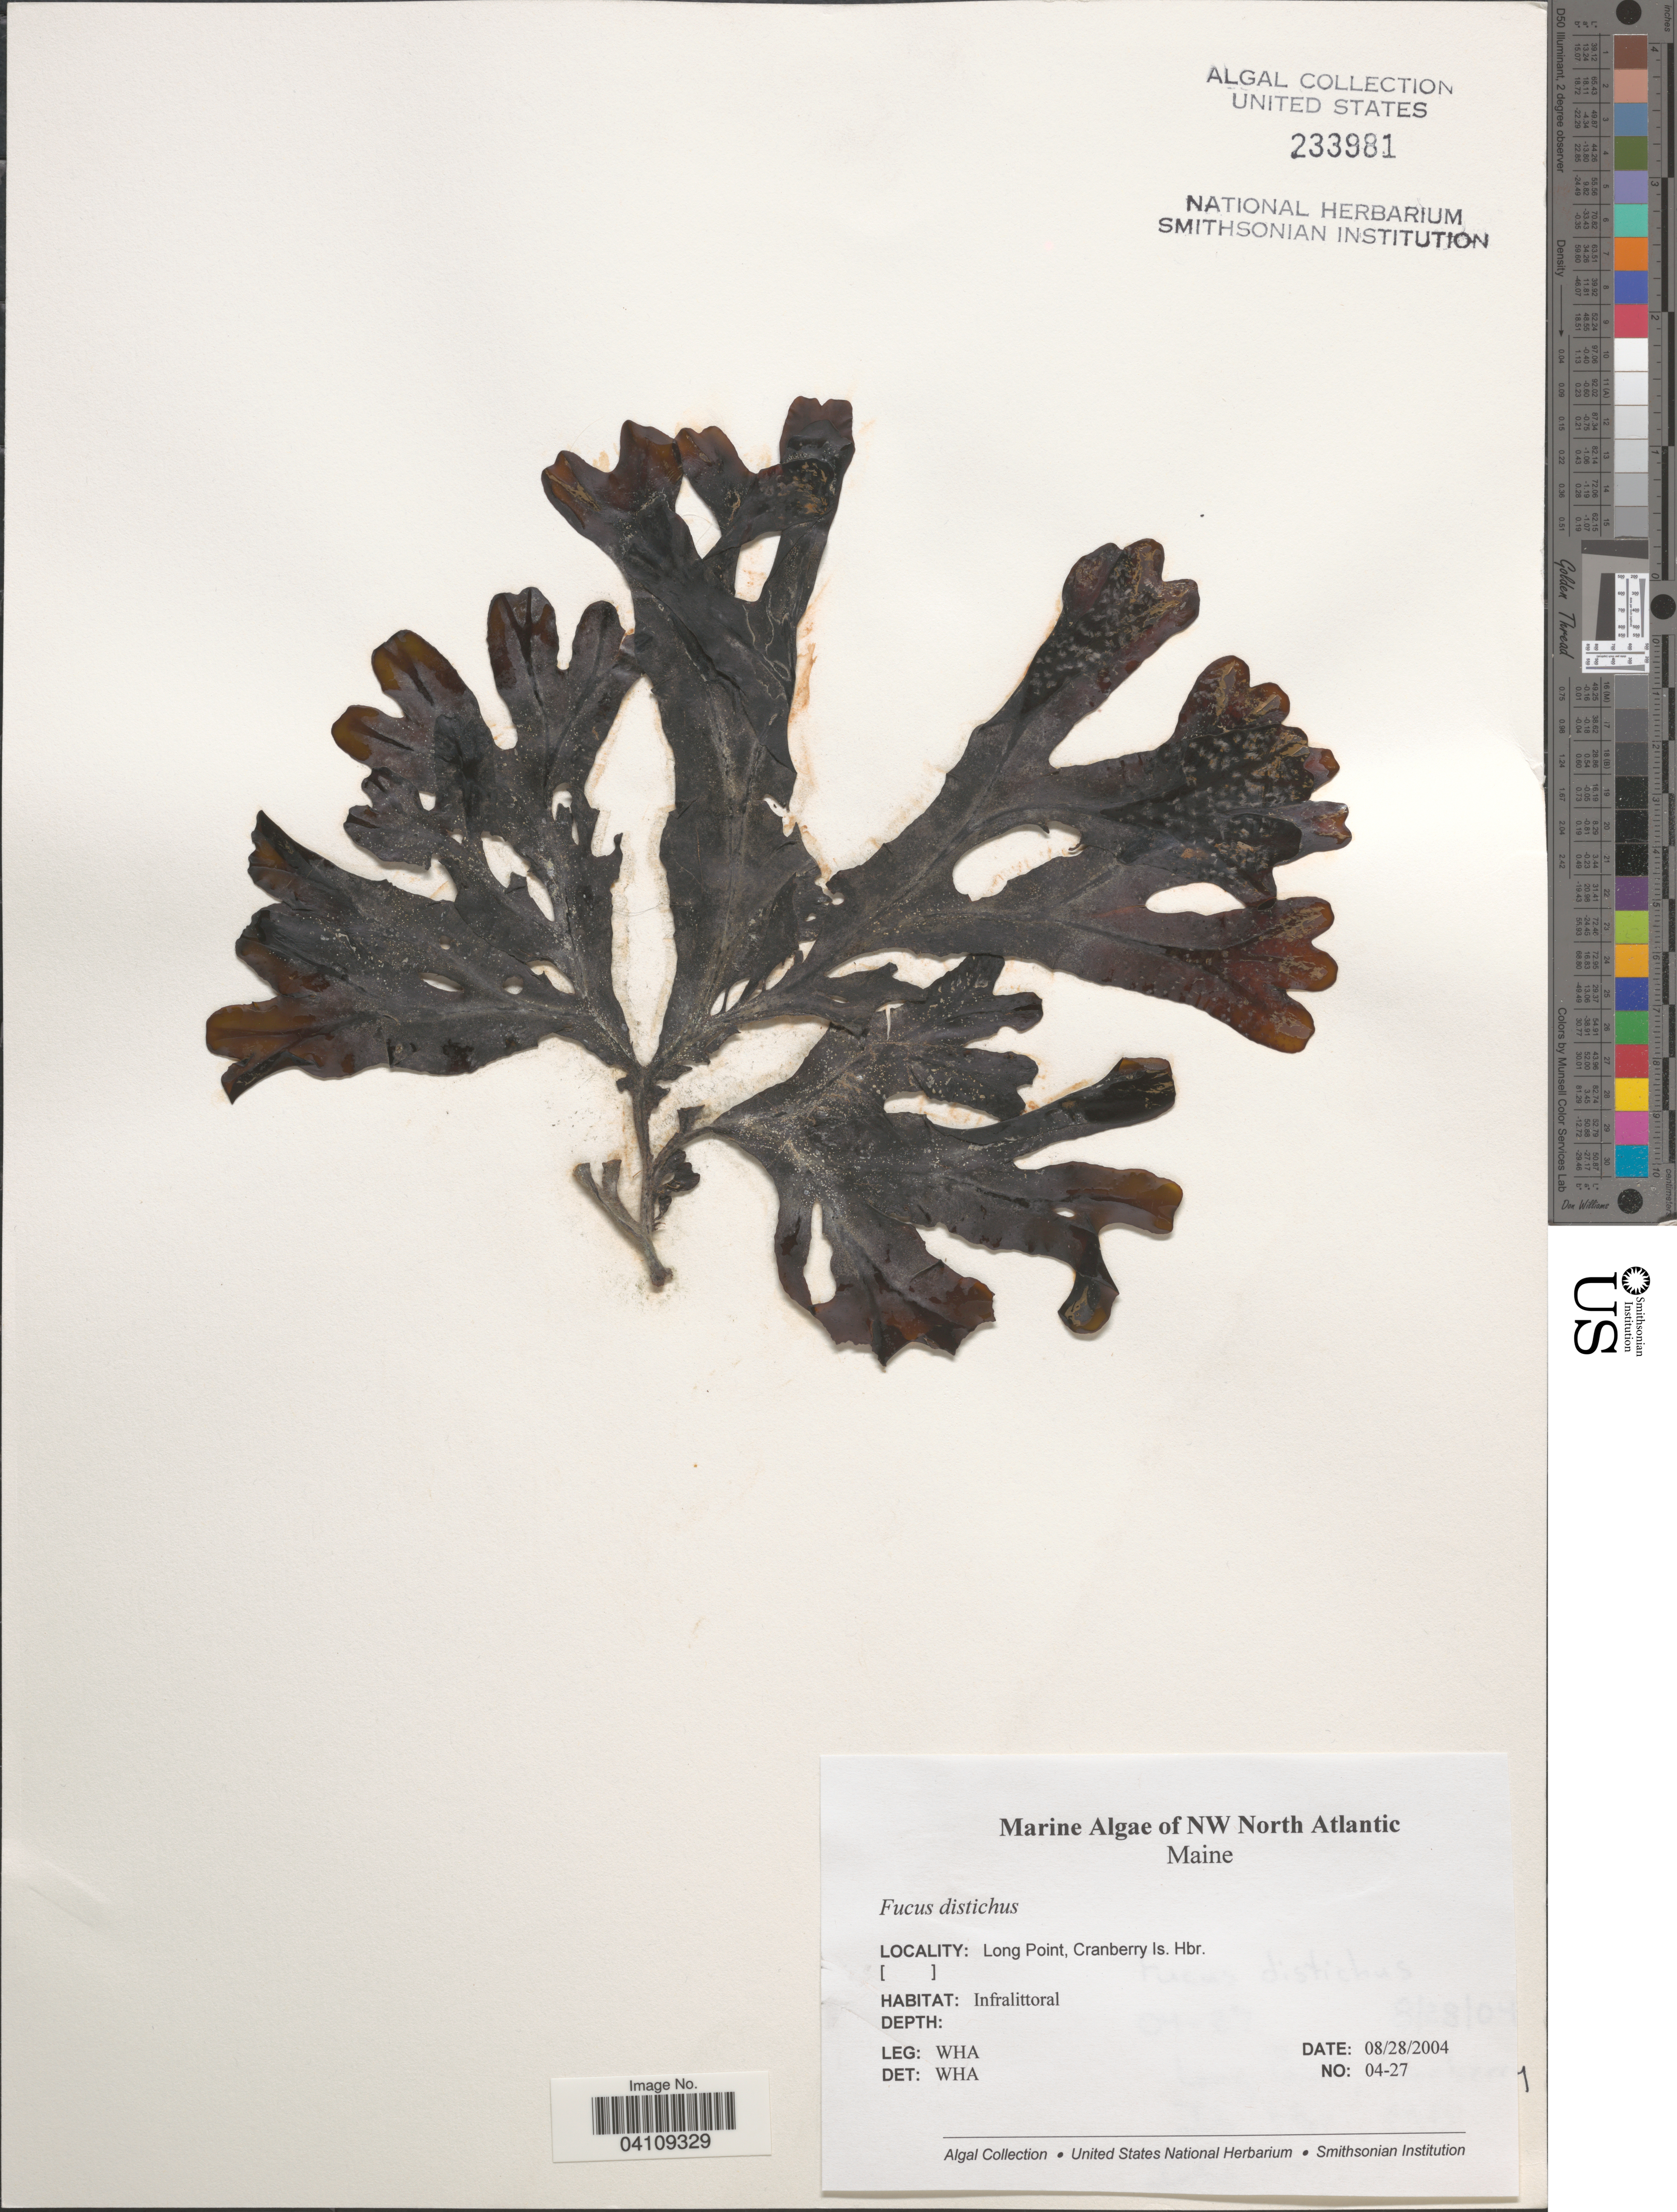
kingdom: Chromista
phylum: Ochrophyta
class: Phaeophyceae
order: Fucales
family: Fucaceae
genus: Fucus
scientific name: Fucus distichus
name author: L.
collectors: W. H. Adey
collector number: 04-27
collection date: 2004-08-28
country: United States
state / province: Maine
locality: NW North Atlantic. Long Point, Cranberry Is. Hbr.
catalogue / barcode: US 233981